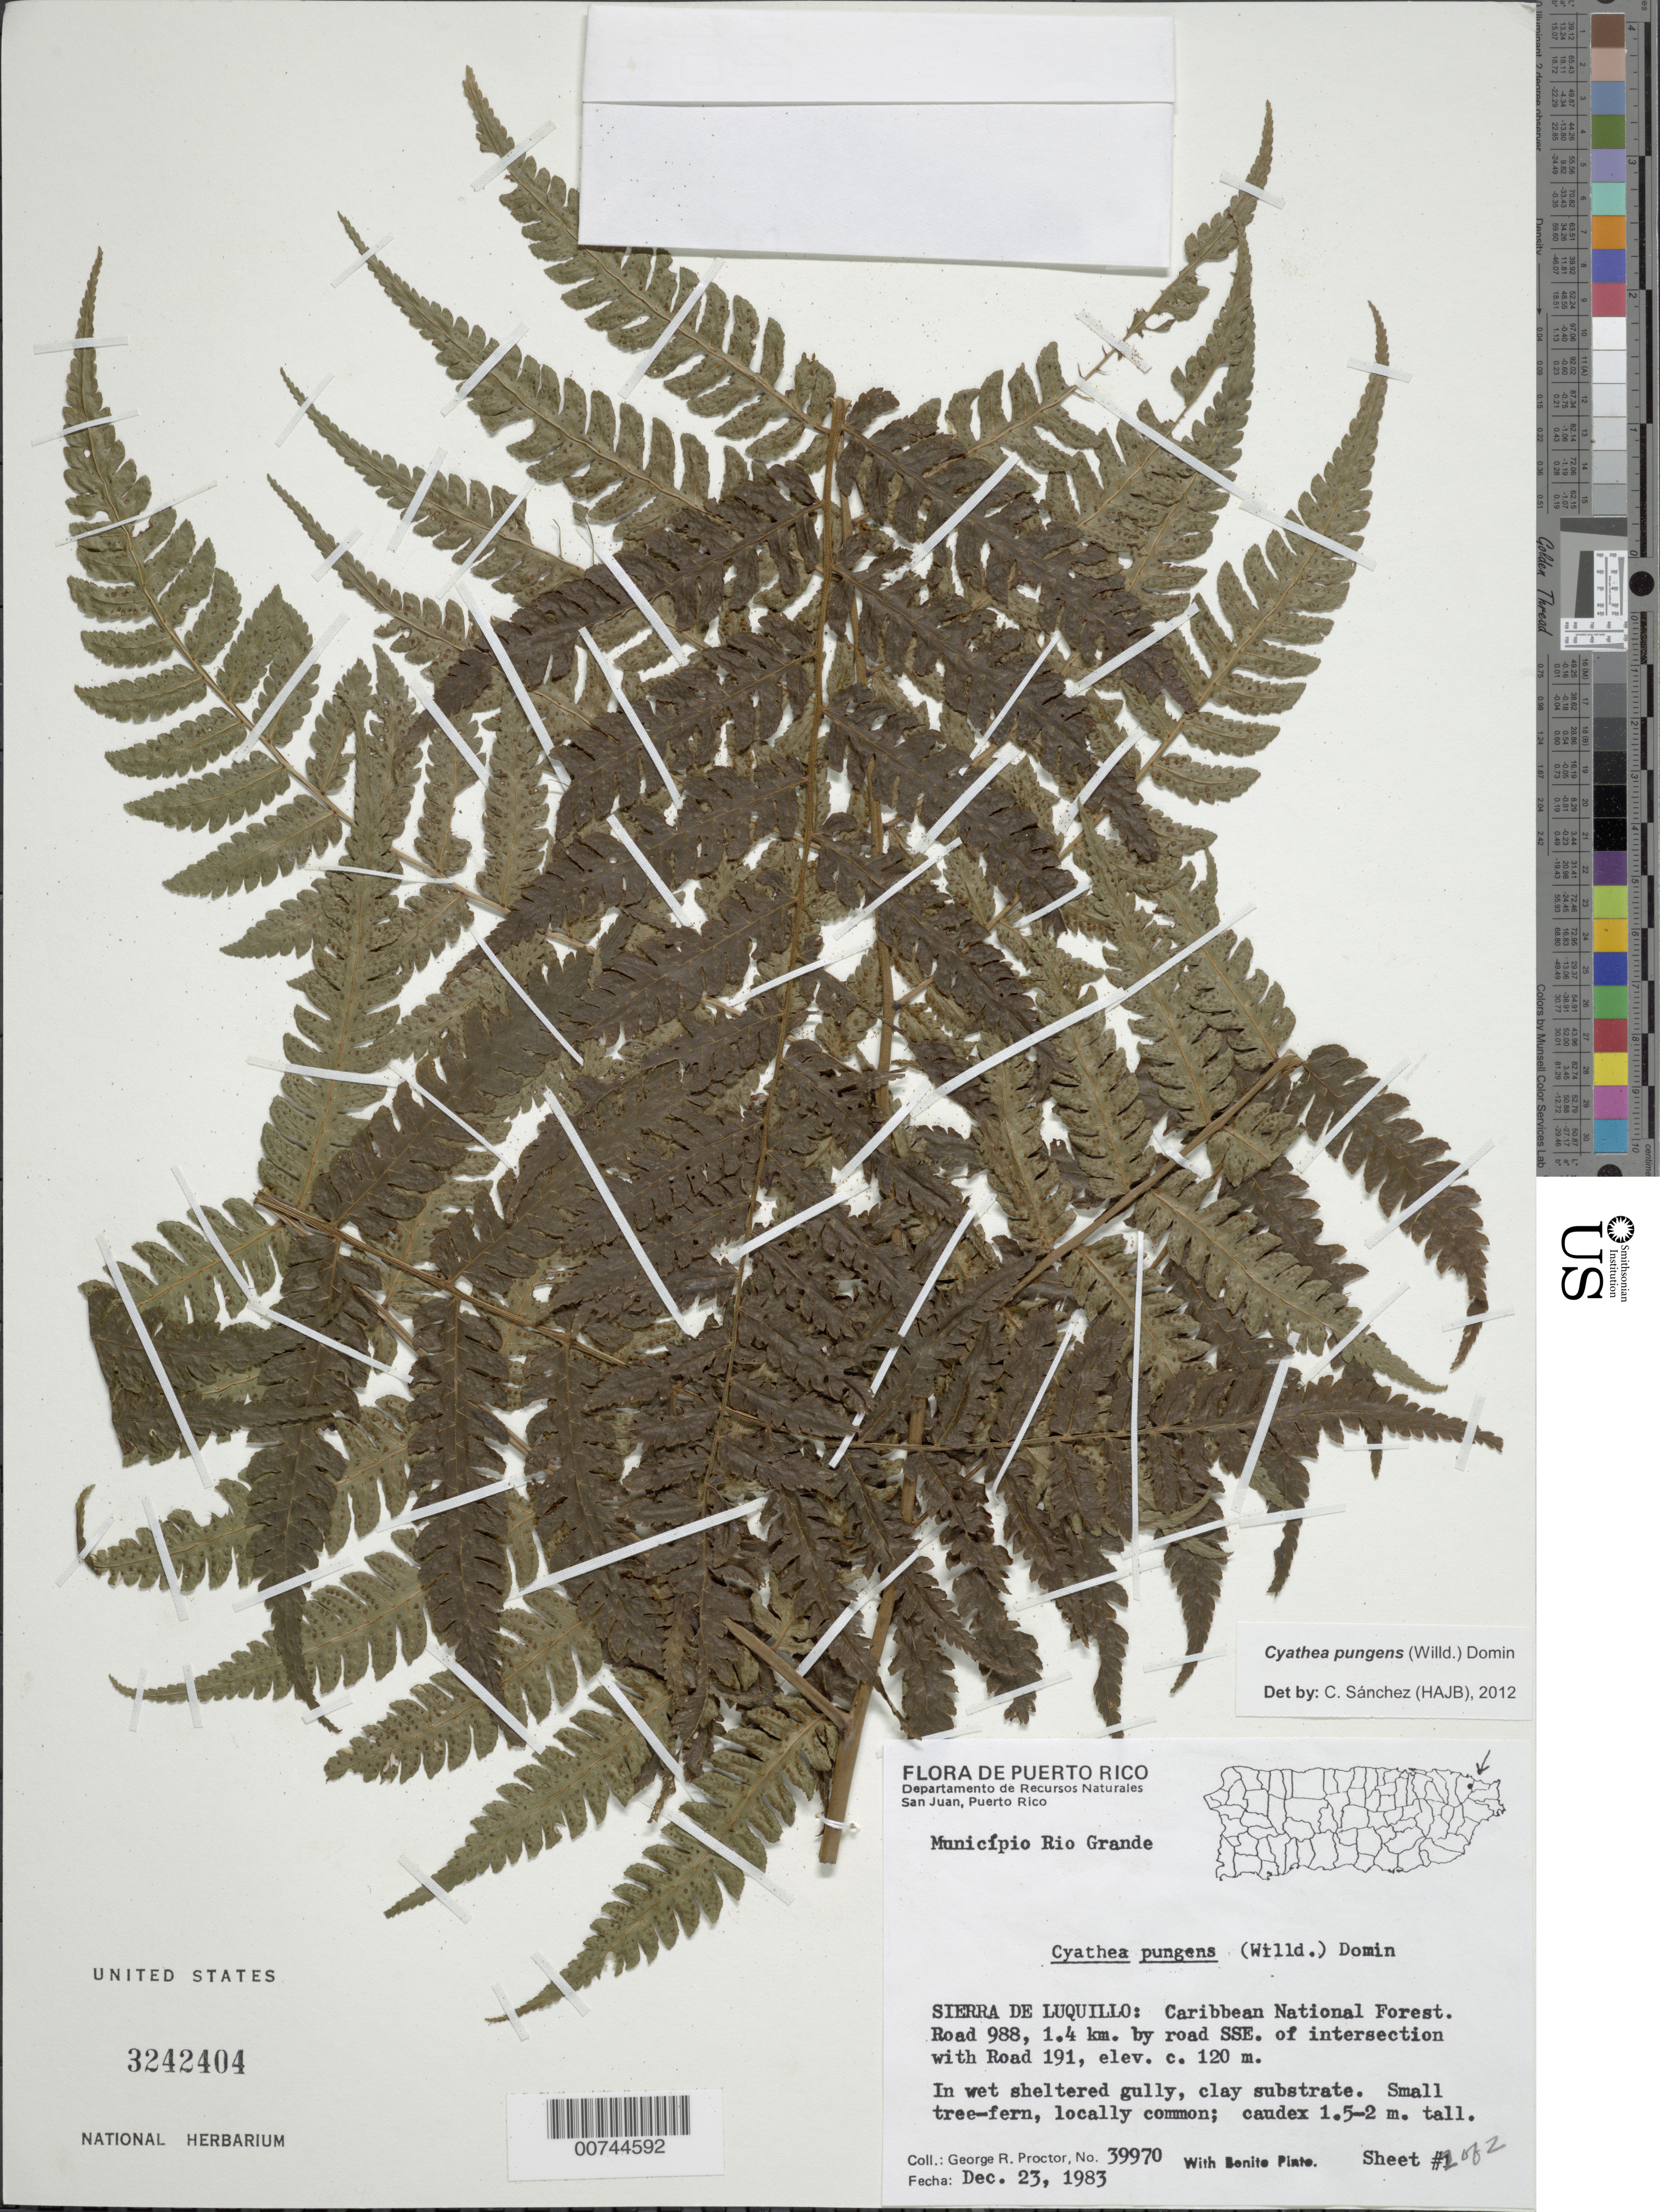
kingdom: Plantae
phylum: Tracheophyta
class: Polypodiopsida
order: Cyatheales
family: Cyatheaceae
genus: Cyathea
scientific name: Cyathea pungens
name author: (Willd.) Domin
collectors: G. R. Proctor & B. Pinto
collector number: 39970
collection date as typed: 23 Dec 1983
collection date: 1983-12-23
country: Puerto Rico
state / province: Río Grande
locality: Sierra de Luquillo: Caribbean National Forest. Road 988, 1.4 km by road SSE of intersection with road 191. Municipio Río Grande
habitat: In wet sheltered gully, clay substrate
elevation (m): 120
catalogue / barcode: US 3242404